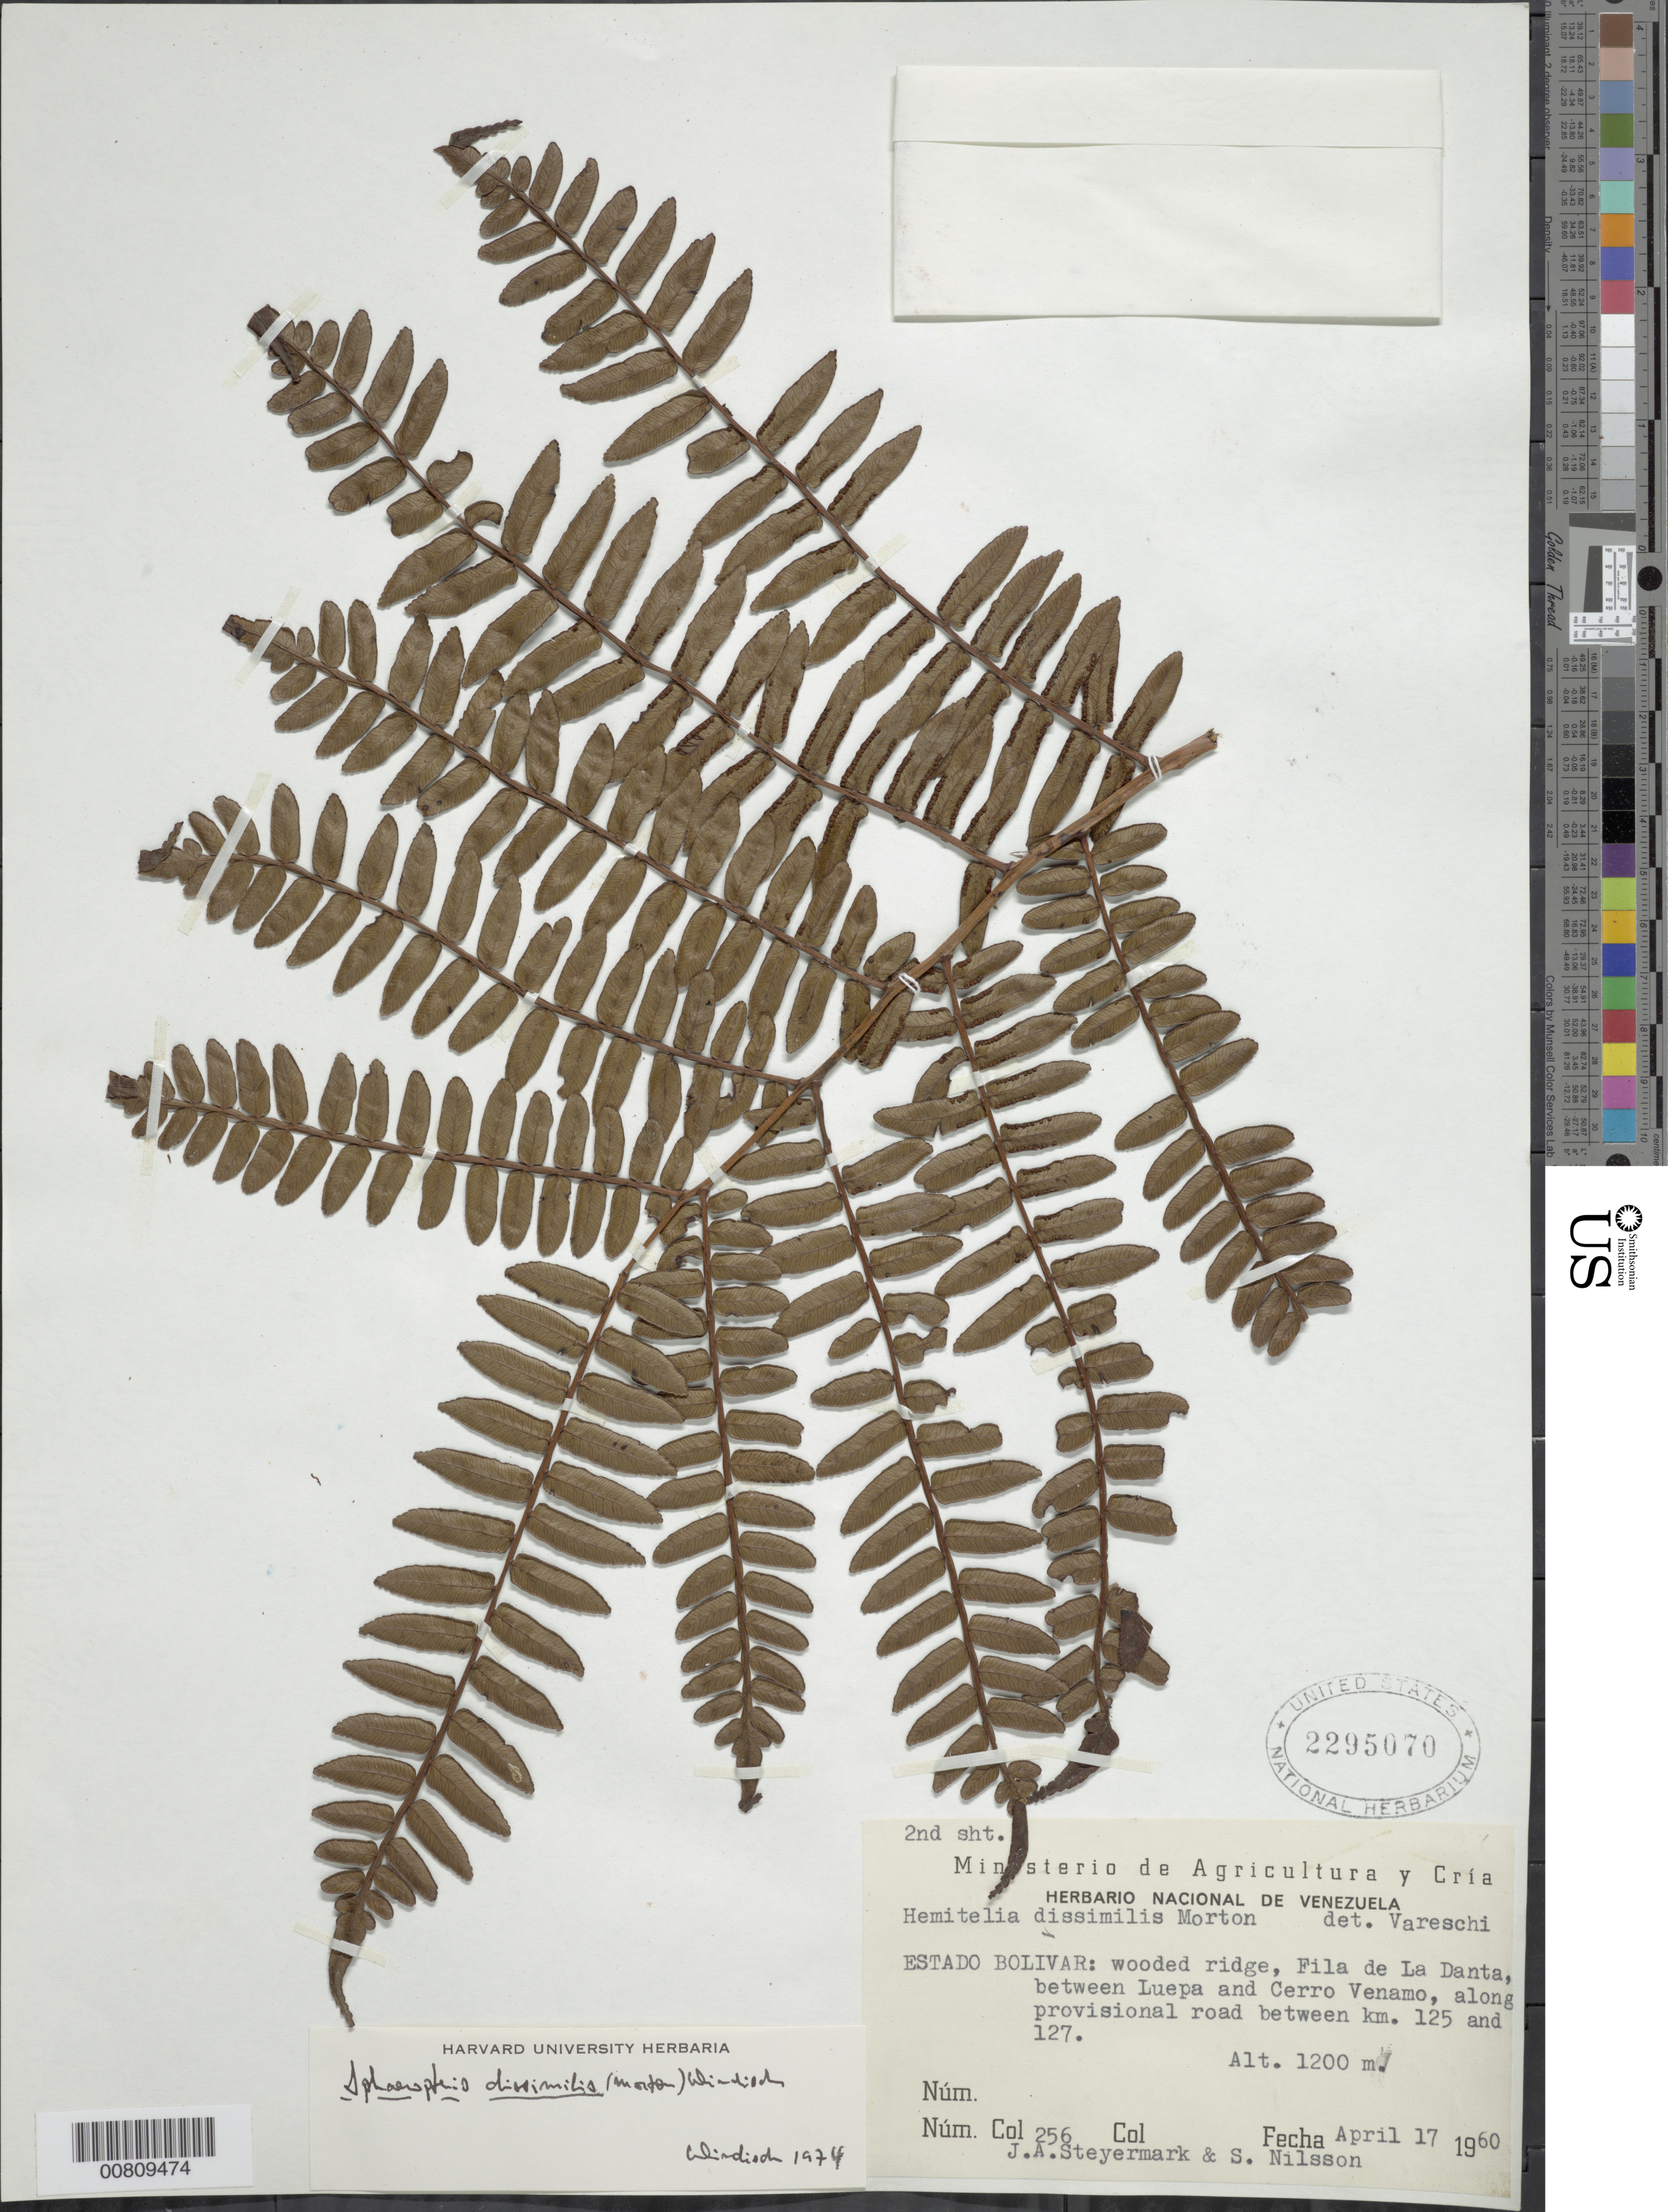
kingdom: Plantae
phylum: Tracheophyta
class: Polypodiopsida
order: Cyatheales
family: Cyatheaceae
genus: Cyathea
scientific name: Cyathea dissimilis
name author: (C.V. Morton) Stolze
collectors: J. Steyermark & S. Nilsson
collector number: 256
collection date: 1960-04-17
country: Venezuela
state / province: Bolivar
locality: Estado Bolivar: wooded ridge, Fila de La Danta, between Luepa and Cerro Venamo, along provisional road between km. 125 and 127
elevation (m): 1200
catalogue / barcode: US 2295070